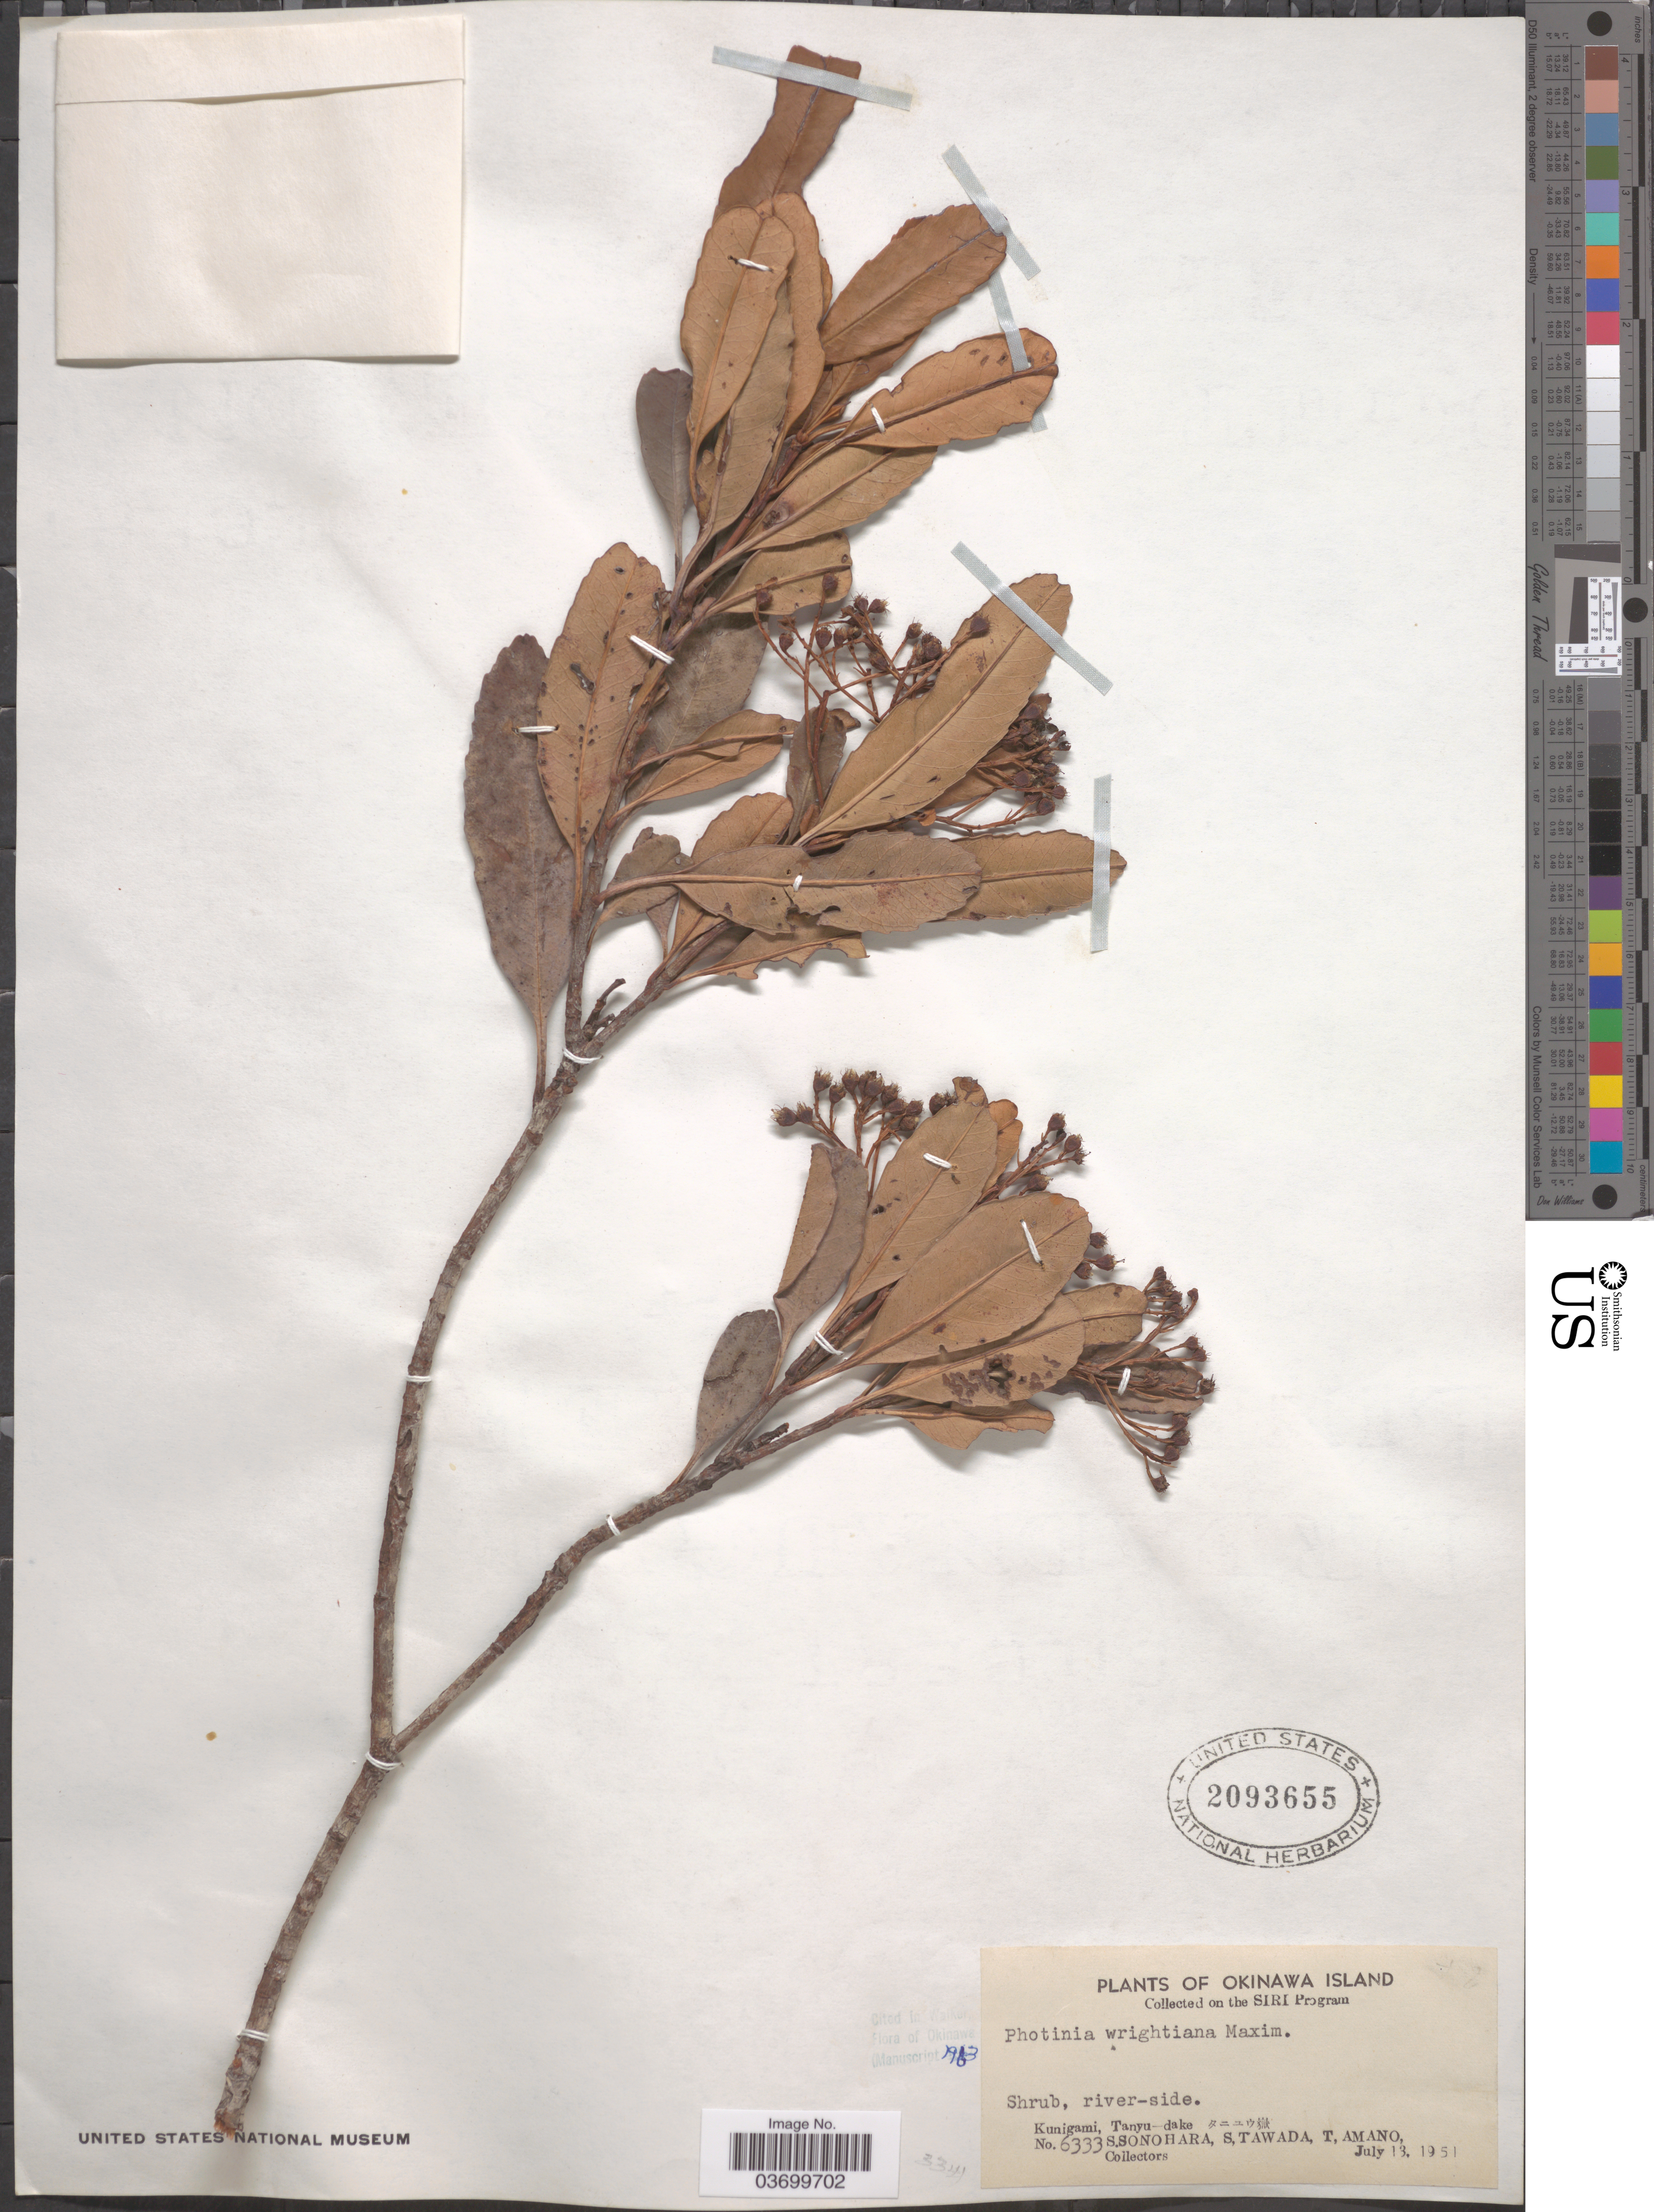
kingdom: Plantae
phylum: Tracheophyta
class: Magnoliopsida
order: Rosales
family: Rosaceae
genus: Photinia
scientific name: Photinia wrightiana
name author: Maxim.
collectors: S. Sonohara, S. Tawada & T. Amano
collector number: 6333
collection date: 1951-07-13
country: Japan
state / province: Okinawa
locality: Okinawa Island. River-side. Kunigami, Tanyu-dake X.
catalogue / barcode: US 2093655